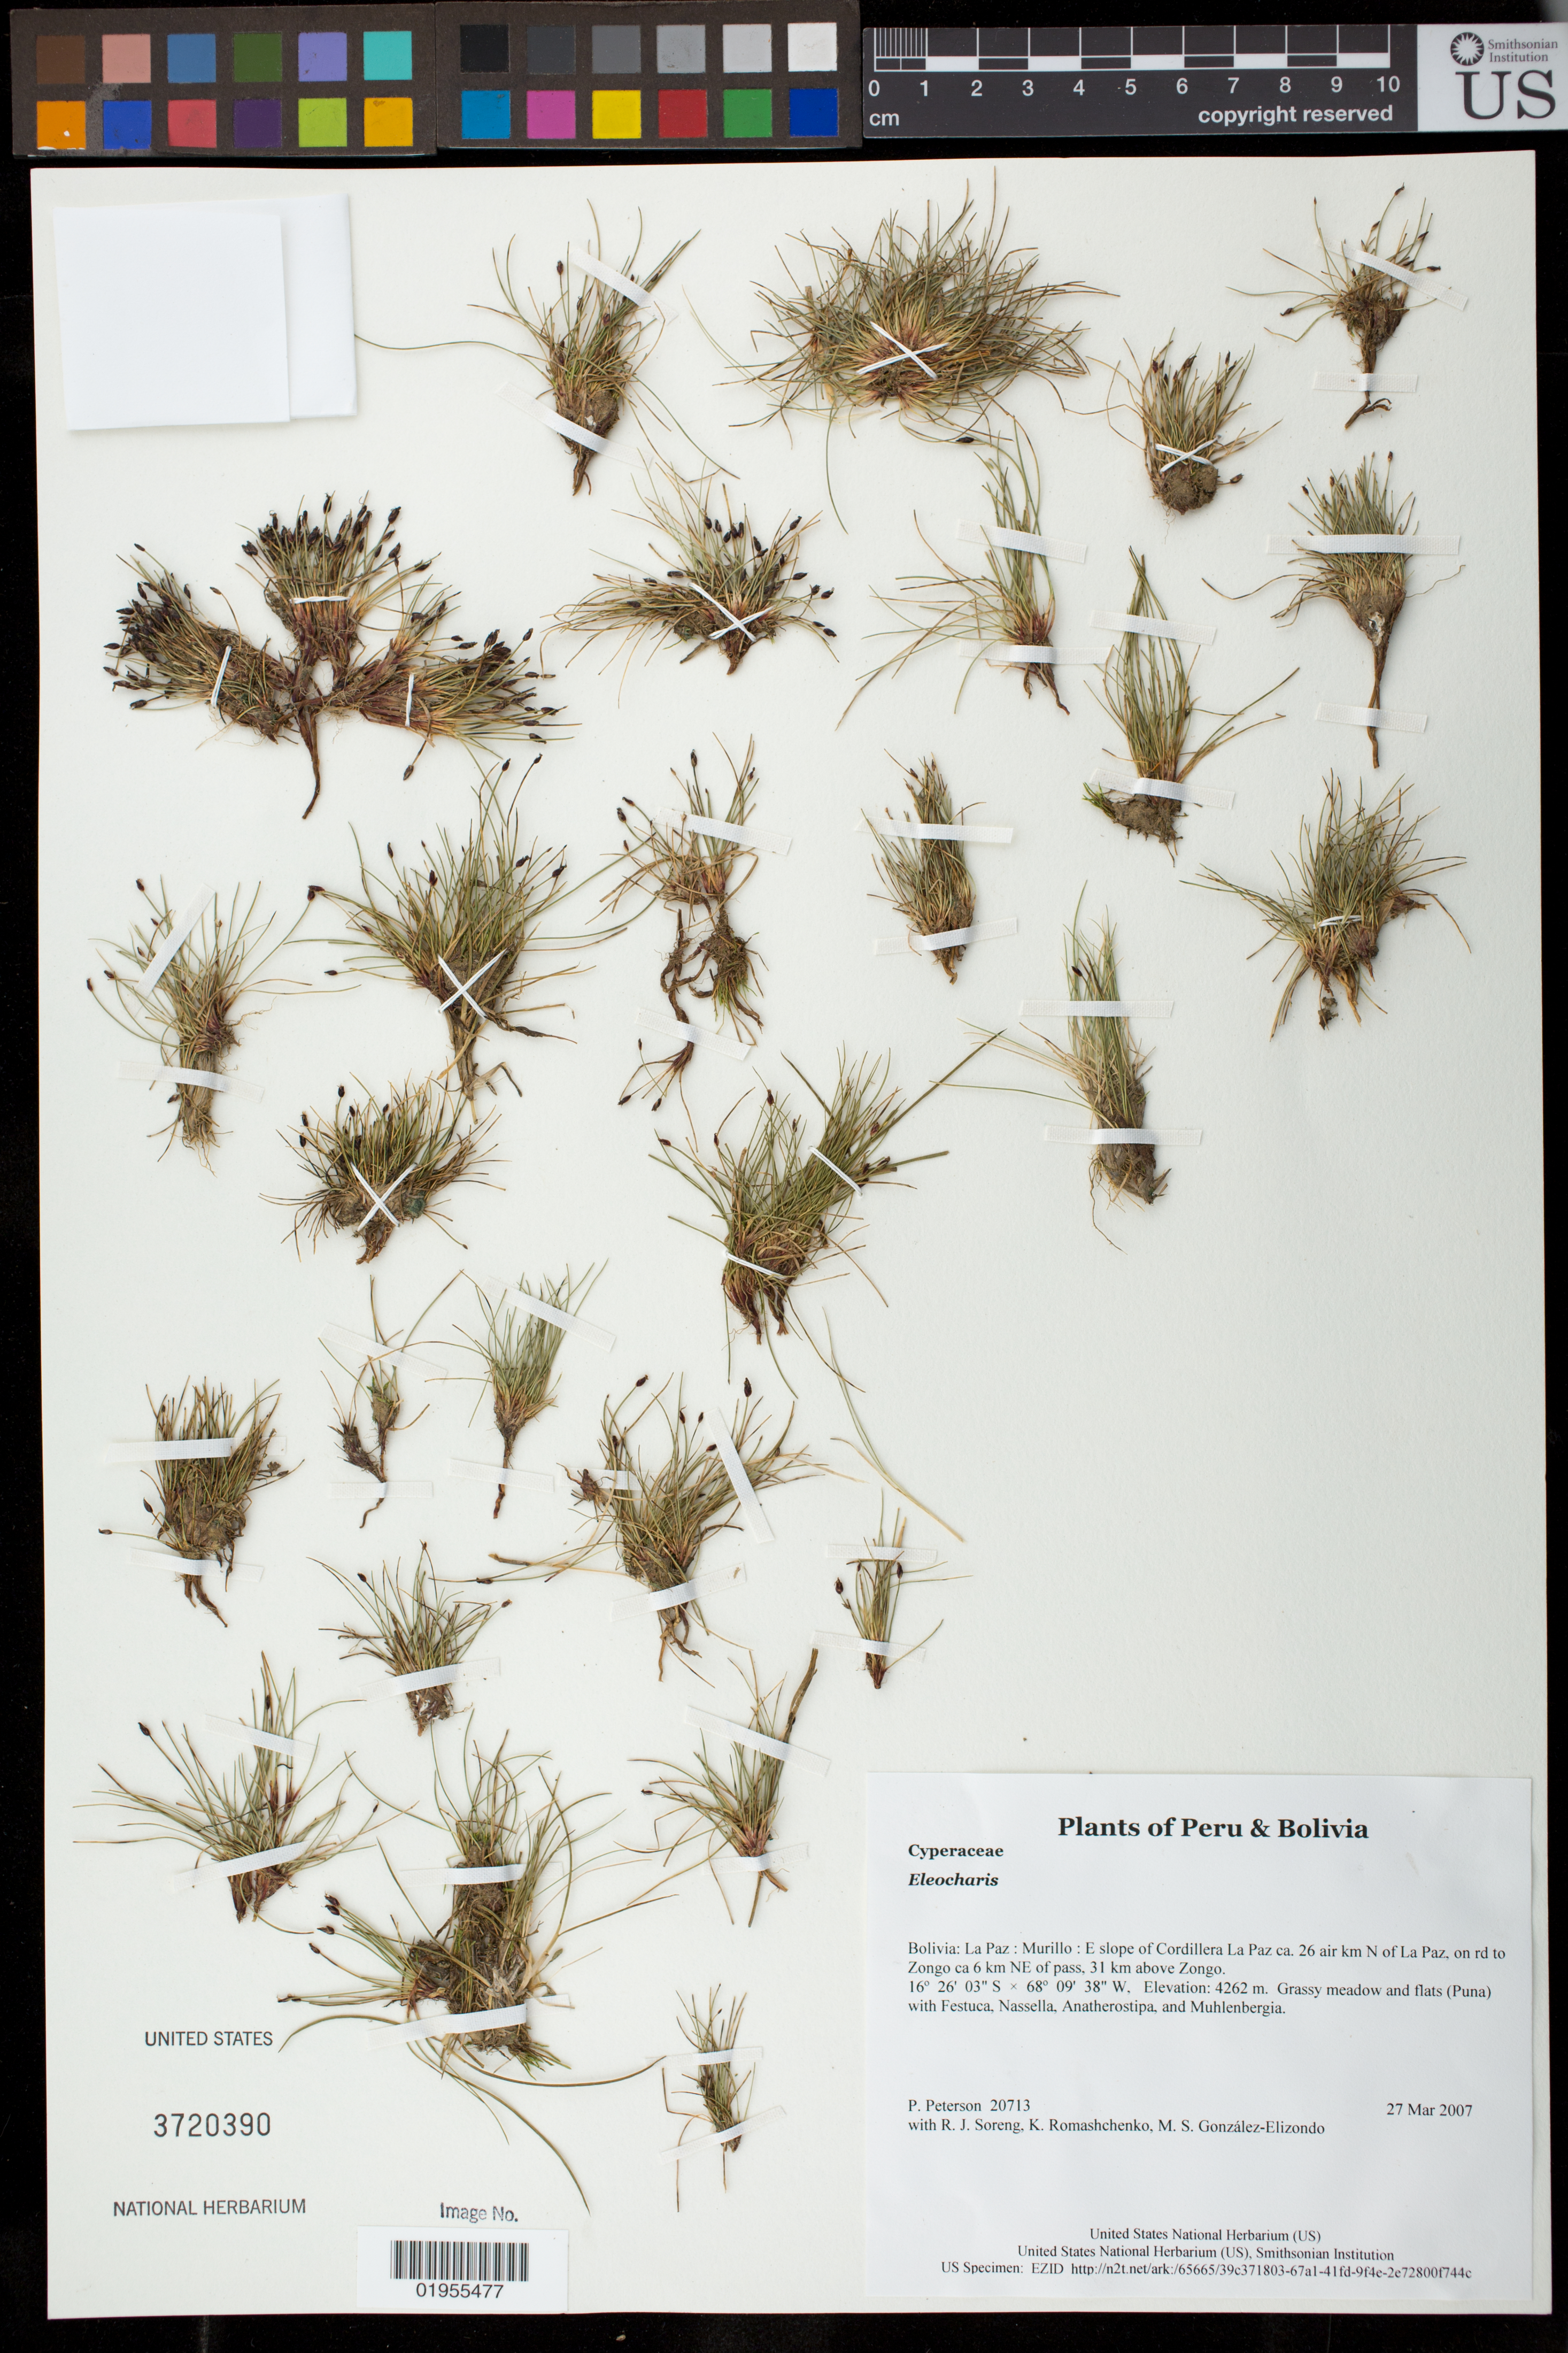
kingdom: Plantae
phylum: Tracheophyta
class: Liliopsida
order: Poales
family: Cyperaceae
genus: Eleocharis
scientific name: Eleocharis sp.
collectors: P. M. Peterson, R. J. Soreng, K. Romashchenko & M. S. González-Elizondo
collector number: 20713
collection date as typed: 27 Mar 2007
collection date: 2007-03-27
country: Bolivia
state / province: La Paz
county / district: Murillo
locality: E slope of Cordillera La Paz ca. 26 air km N of La Paz, on rd to Zongo ca 6 km NE of pass, 31 km above Zongo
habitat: Grassy meadow and flats (Puna) with Festuca, Nassella, Anatherostipa, and Muhlenbergia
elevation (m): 4262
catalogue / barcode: US 3720390